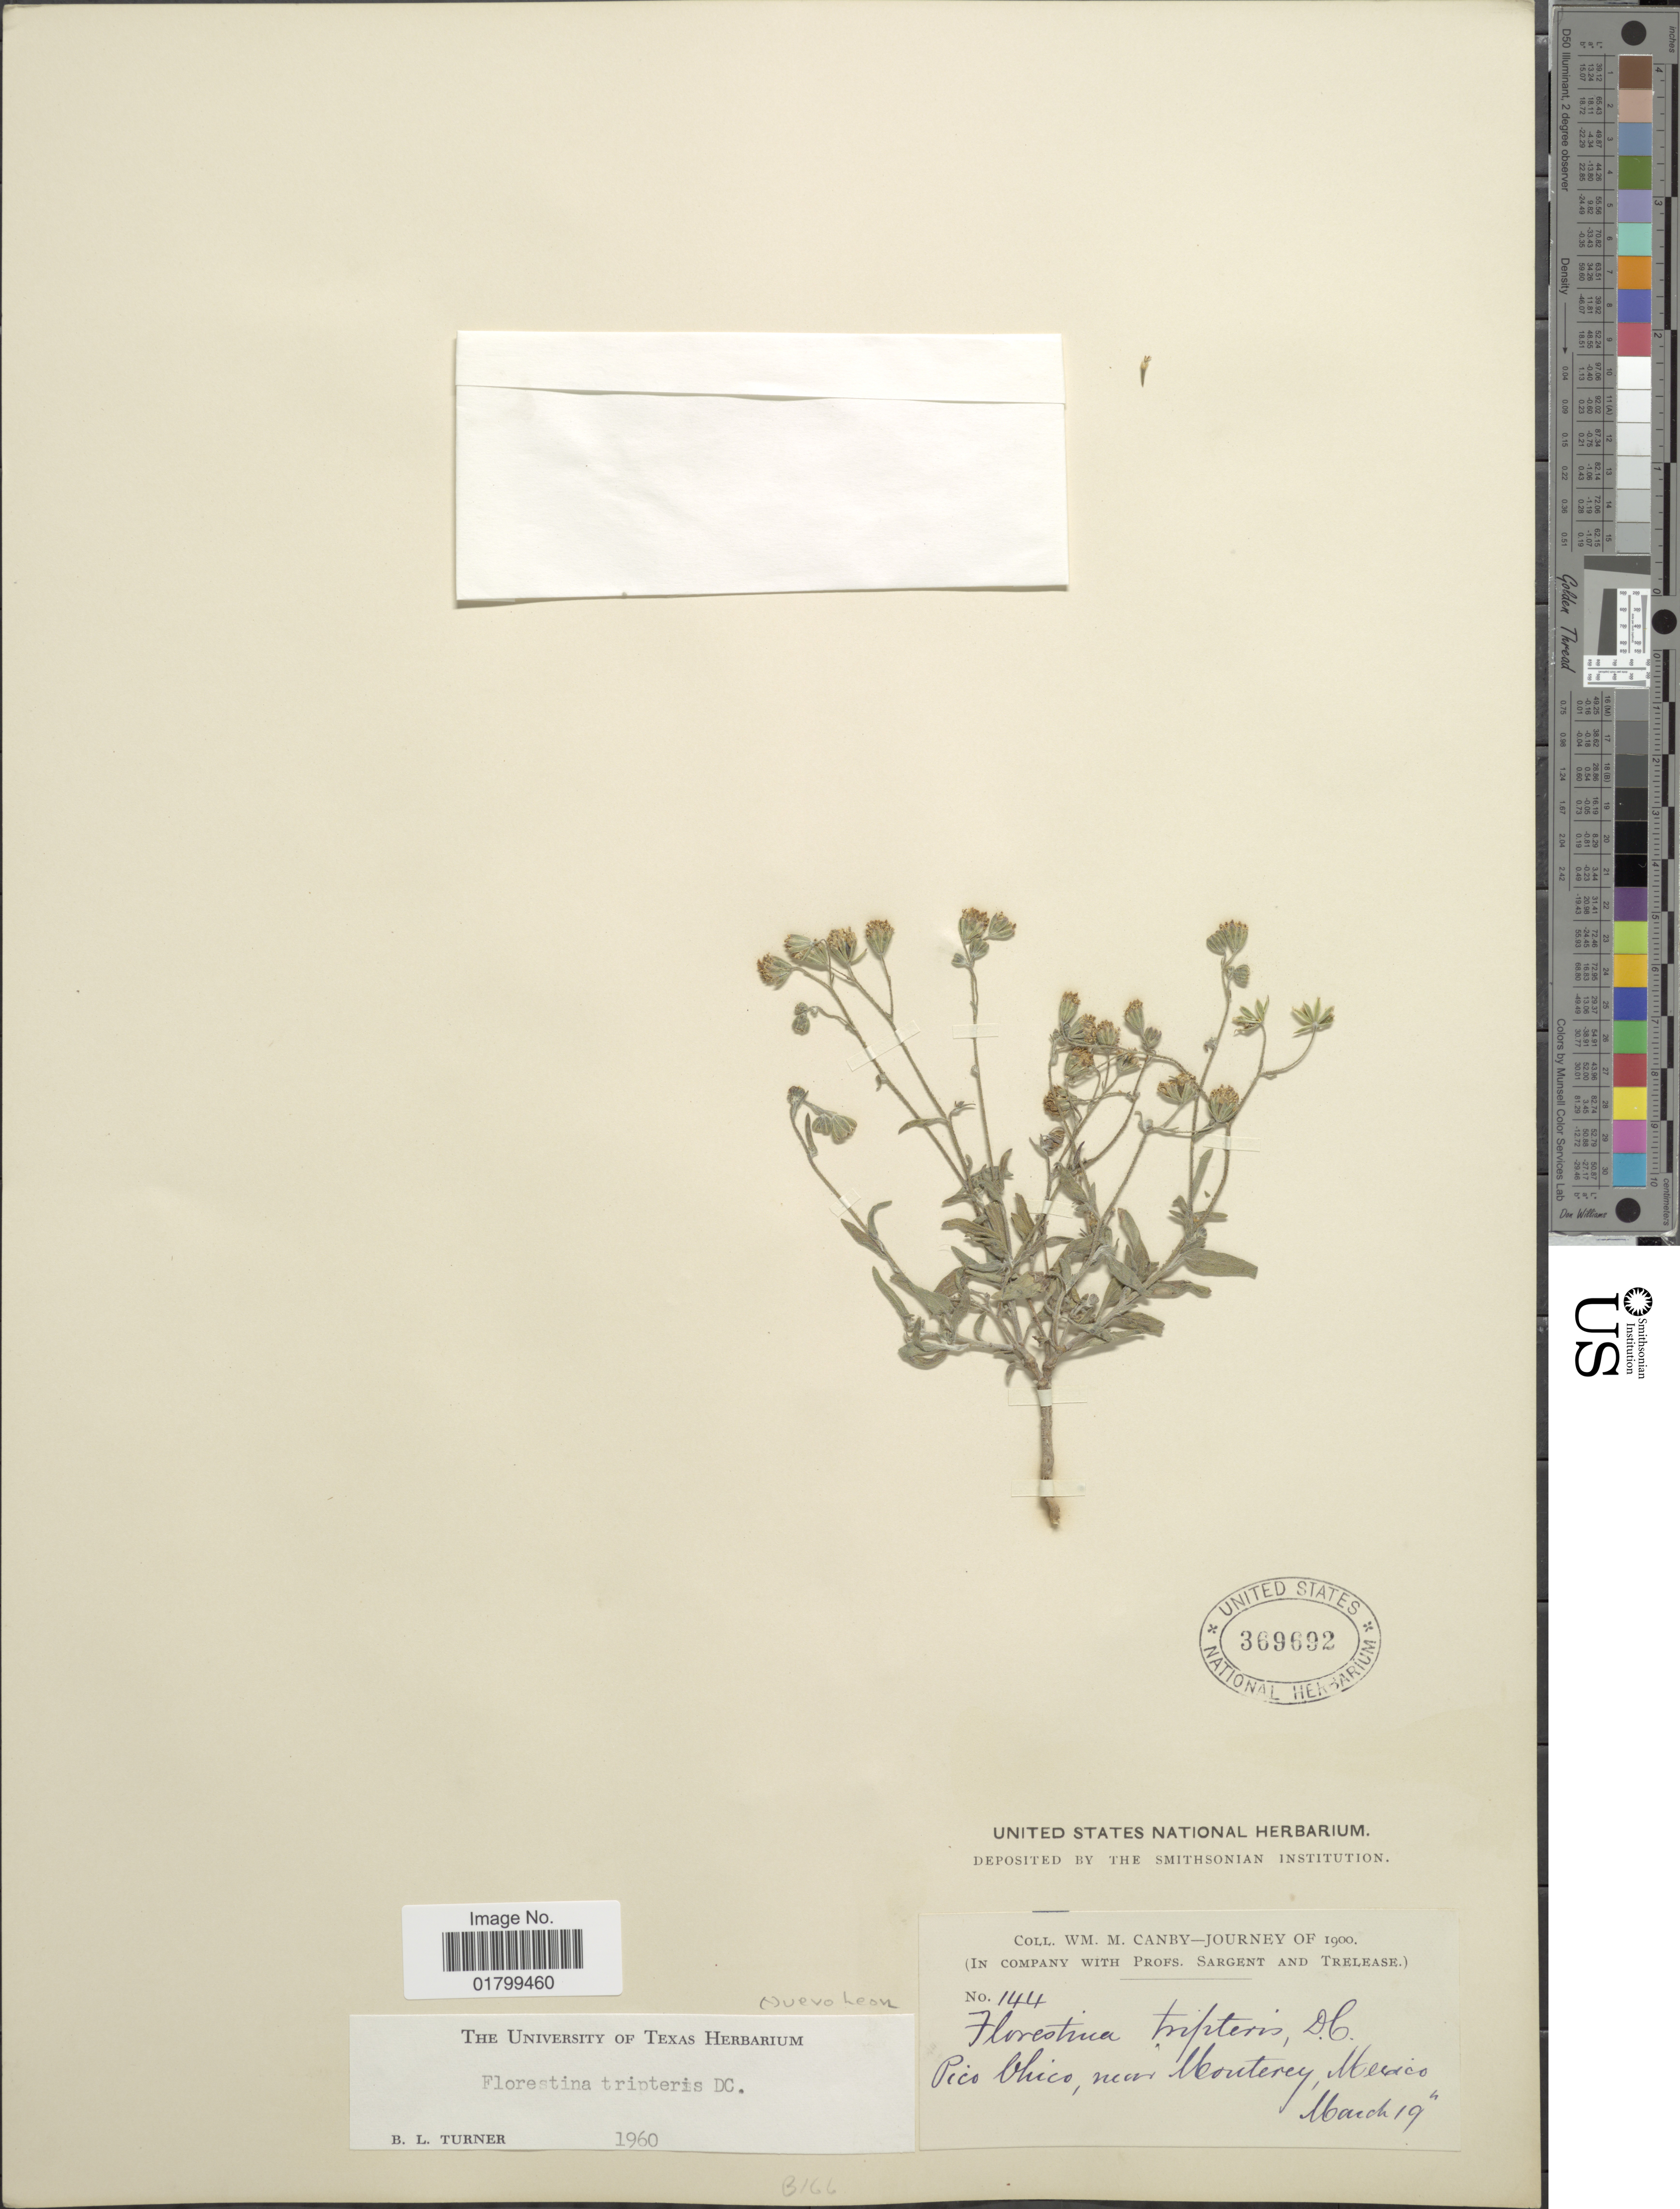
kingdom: Plantae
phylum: Tracheophyta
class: Magnoliopsida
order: Asterales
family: Asteraceae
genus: Florestina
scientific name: Florestina tripteris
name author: DC.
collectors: W. M. Canby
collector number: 144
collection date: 1900-03-19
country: Mexico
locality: Pico Chico, near Monterey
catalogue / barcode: US 369692